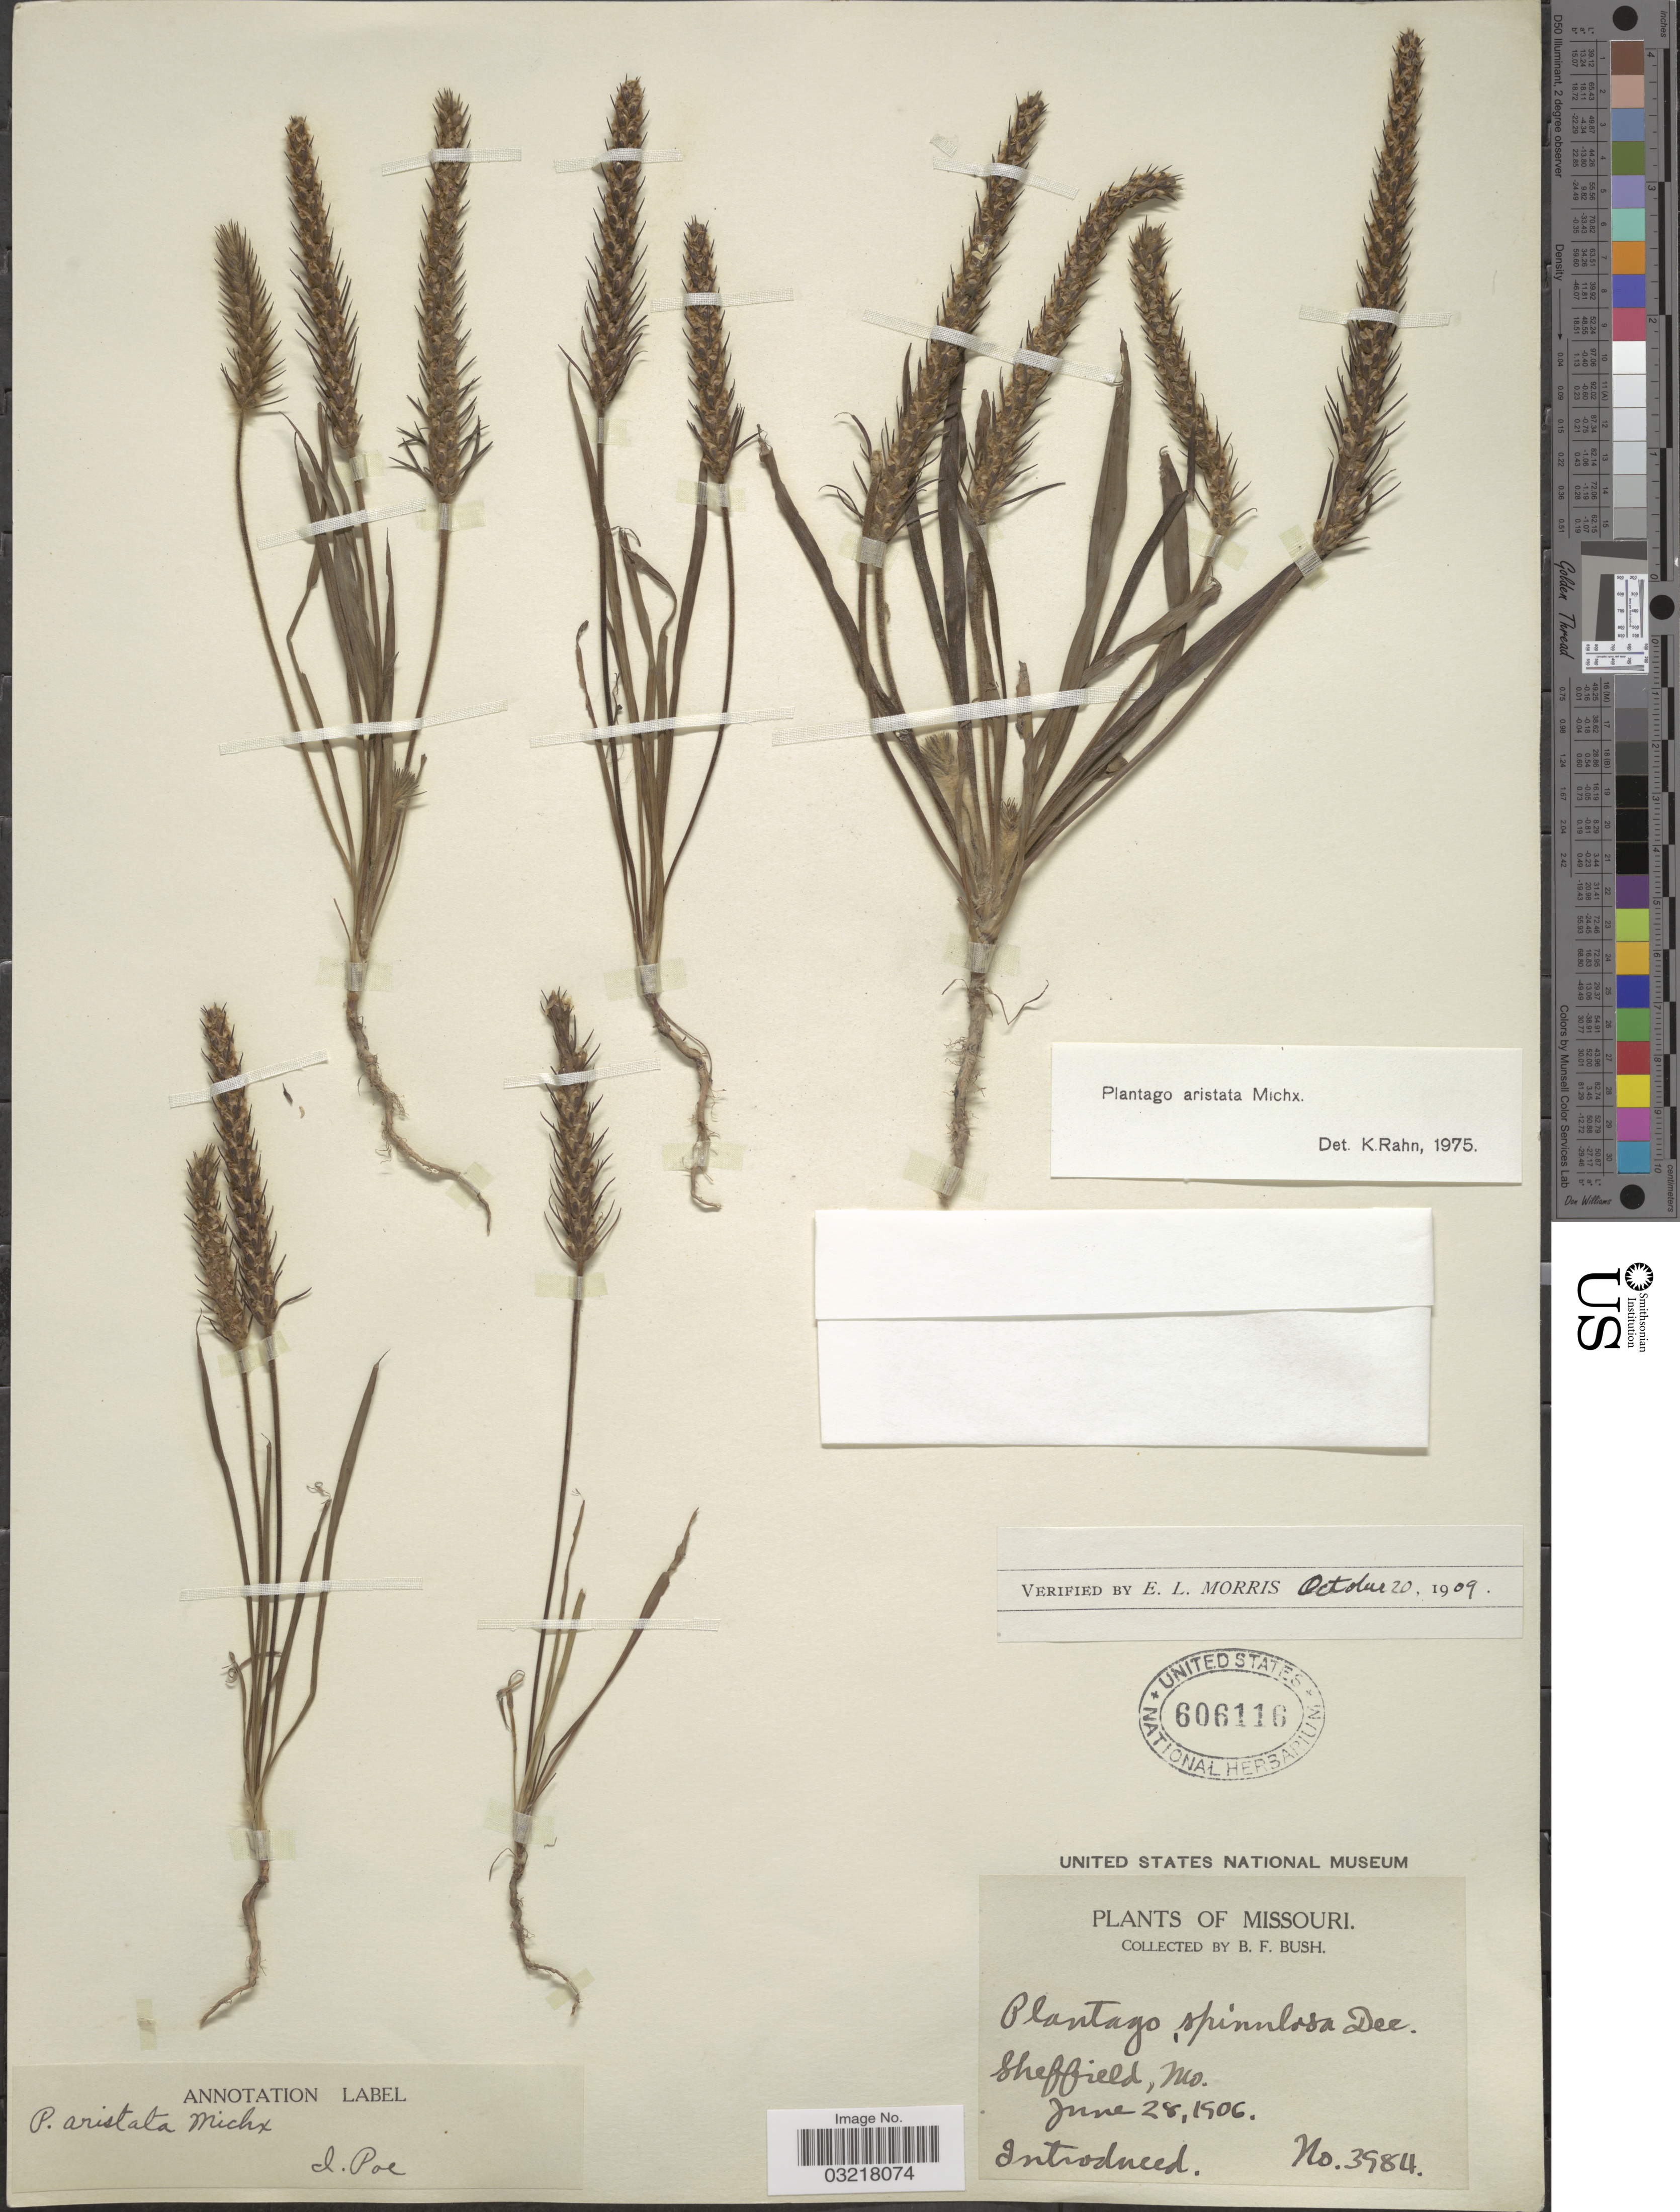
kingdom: Plantae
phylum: Tracheophyta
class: Magnoliopsida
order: Lamiales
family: Plantaginaceae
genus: Plantago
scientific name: Plantago aristata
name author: Michx.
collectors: B. F. Bush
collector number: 3984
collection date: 1906-06-28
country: United States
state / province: Missouri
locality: Sheffield, Mo.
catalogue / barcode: US 606116